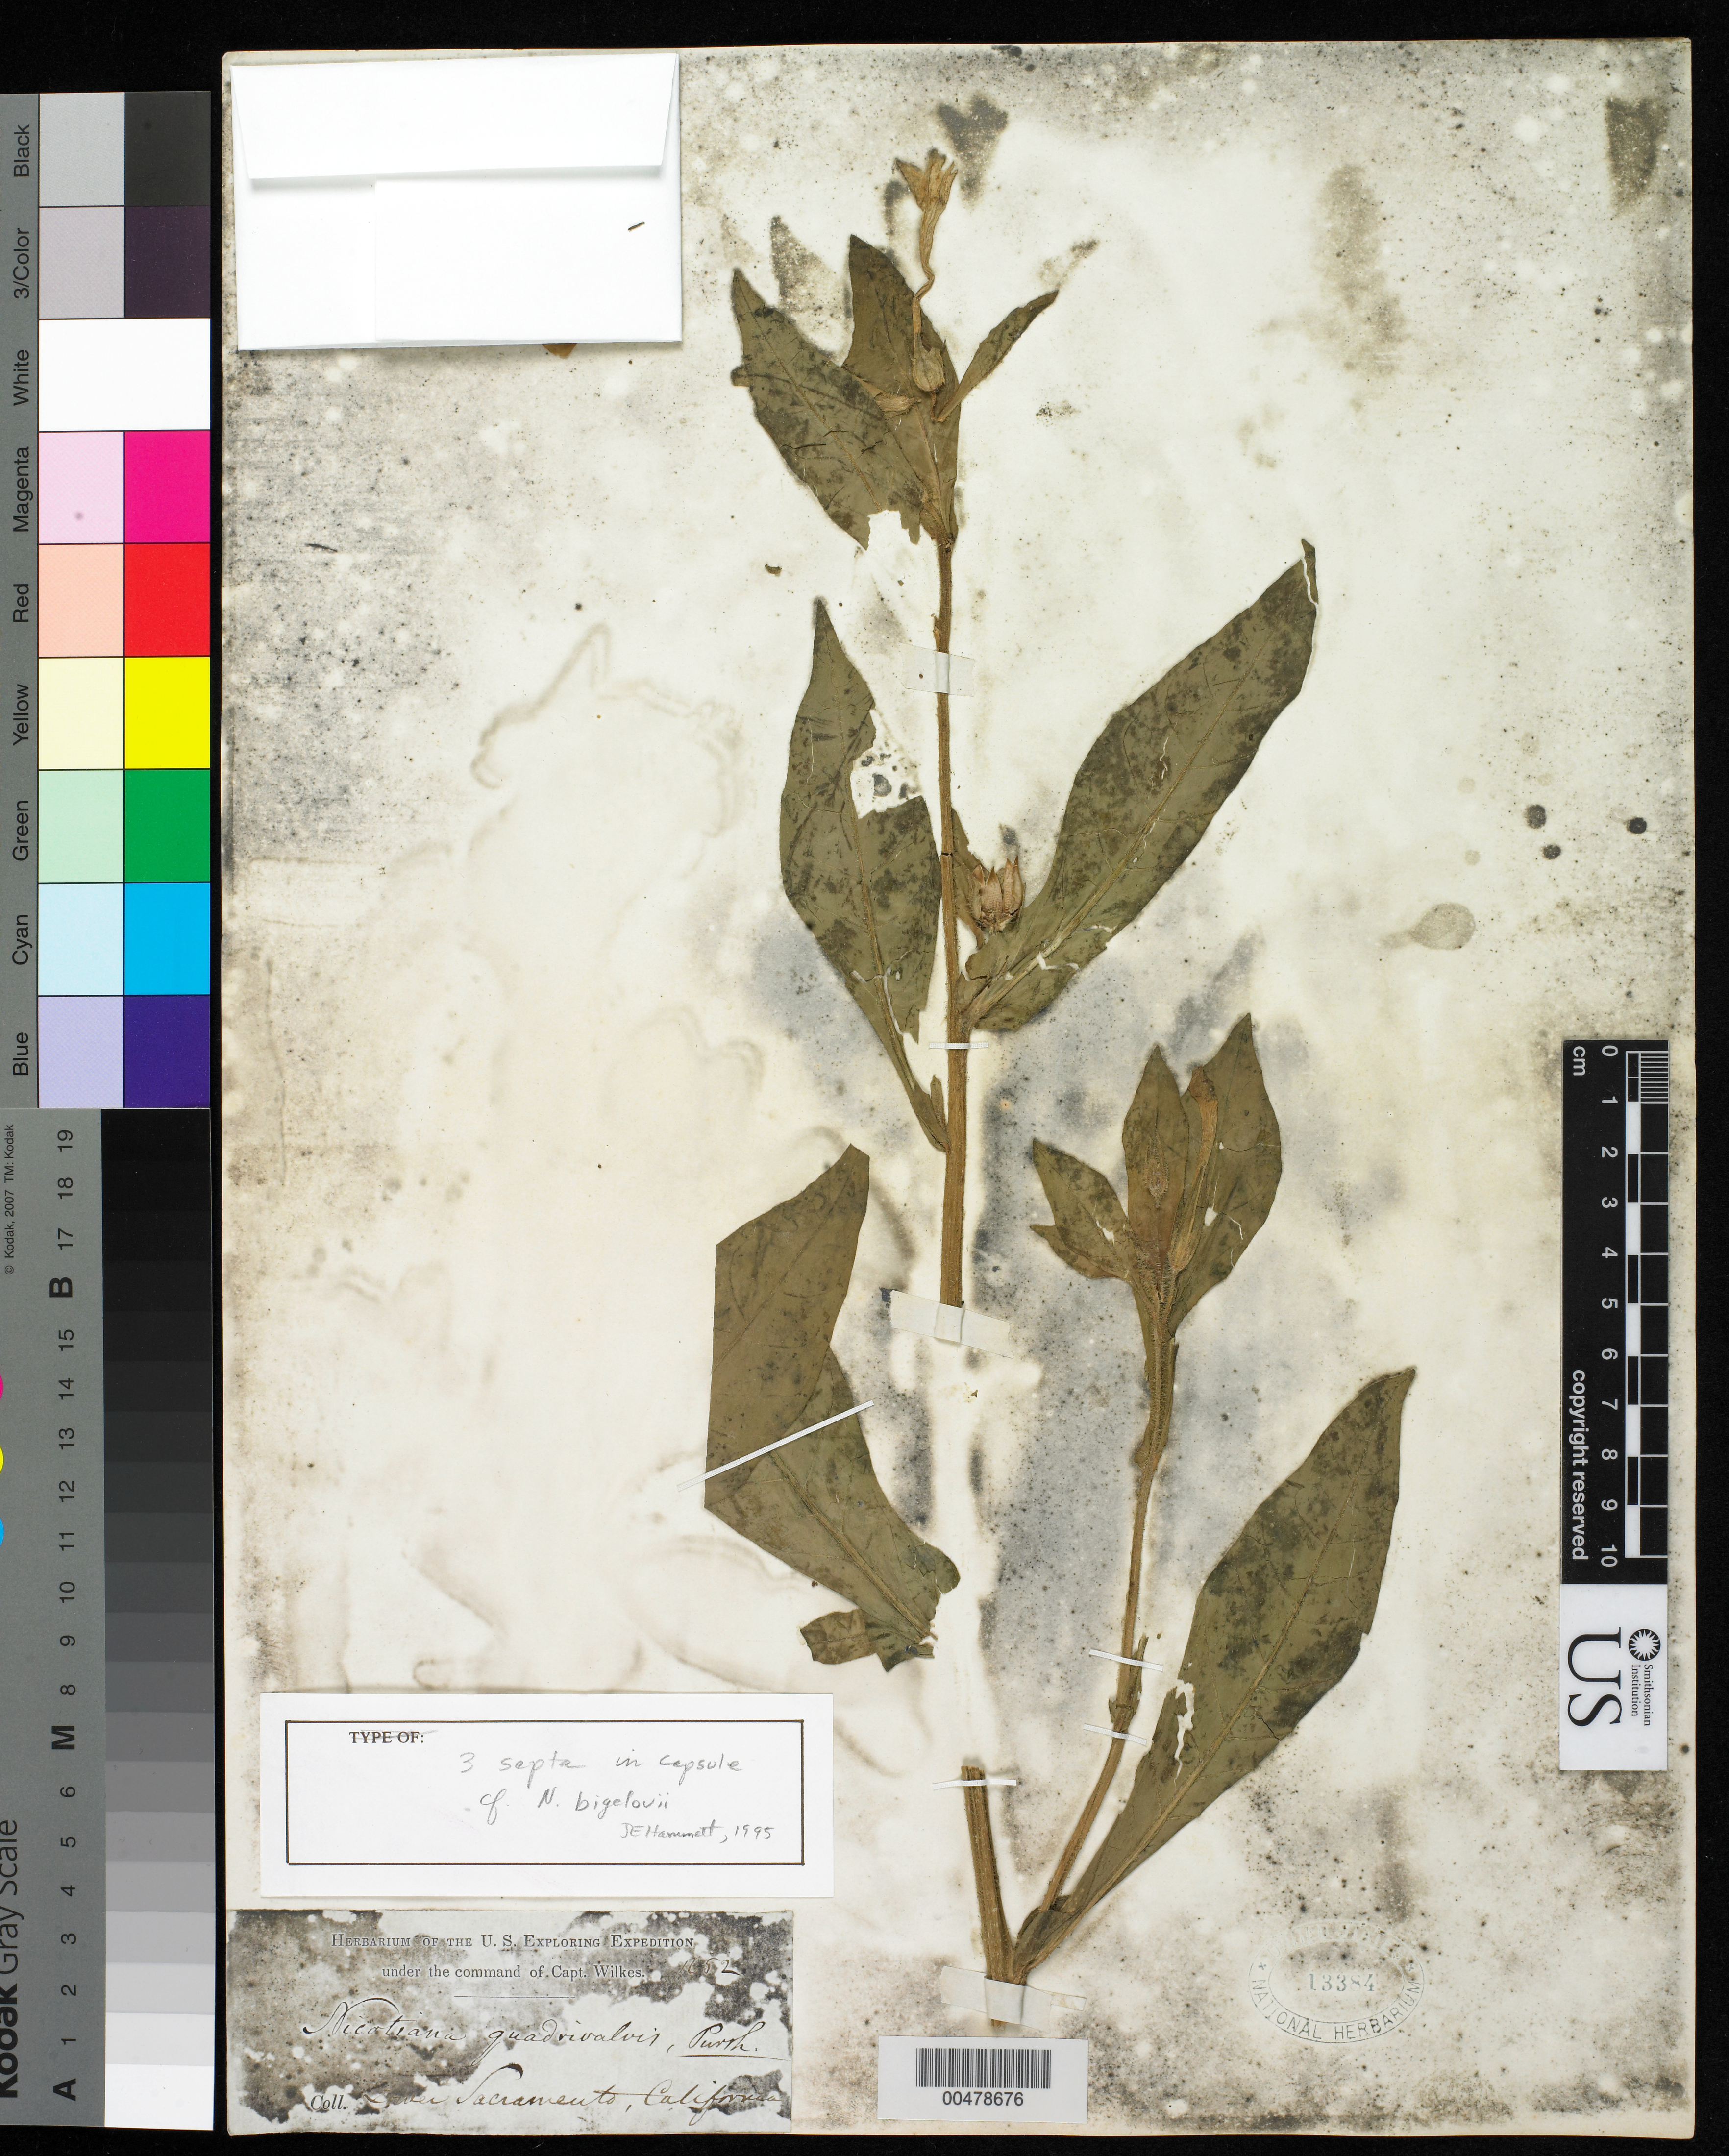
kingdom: Plantae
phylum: Tracheophyta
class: Magnoliopsida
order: Solanales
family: Solanaceae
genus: Nicotiana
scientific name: Nicotiana bigelovii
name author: S. Watson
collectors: Wilkes Explor. Exped.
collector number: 1252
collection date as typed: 1838 to -- --- 1842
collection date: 1838/1842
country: United States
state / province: California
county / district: Sacramento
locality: Lower sacramento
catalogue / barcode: US 13384